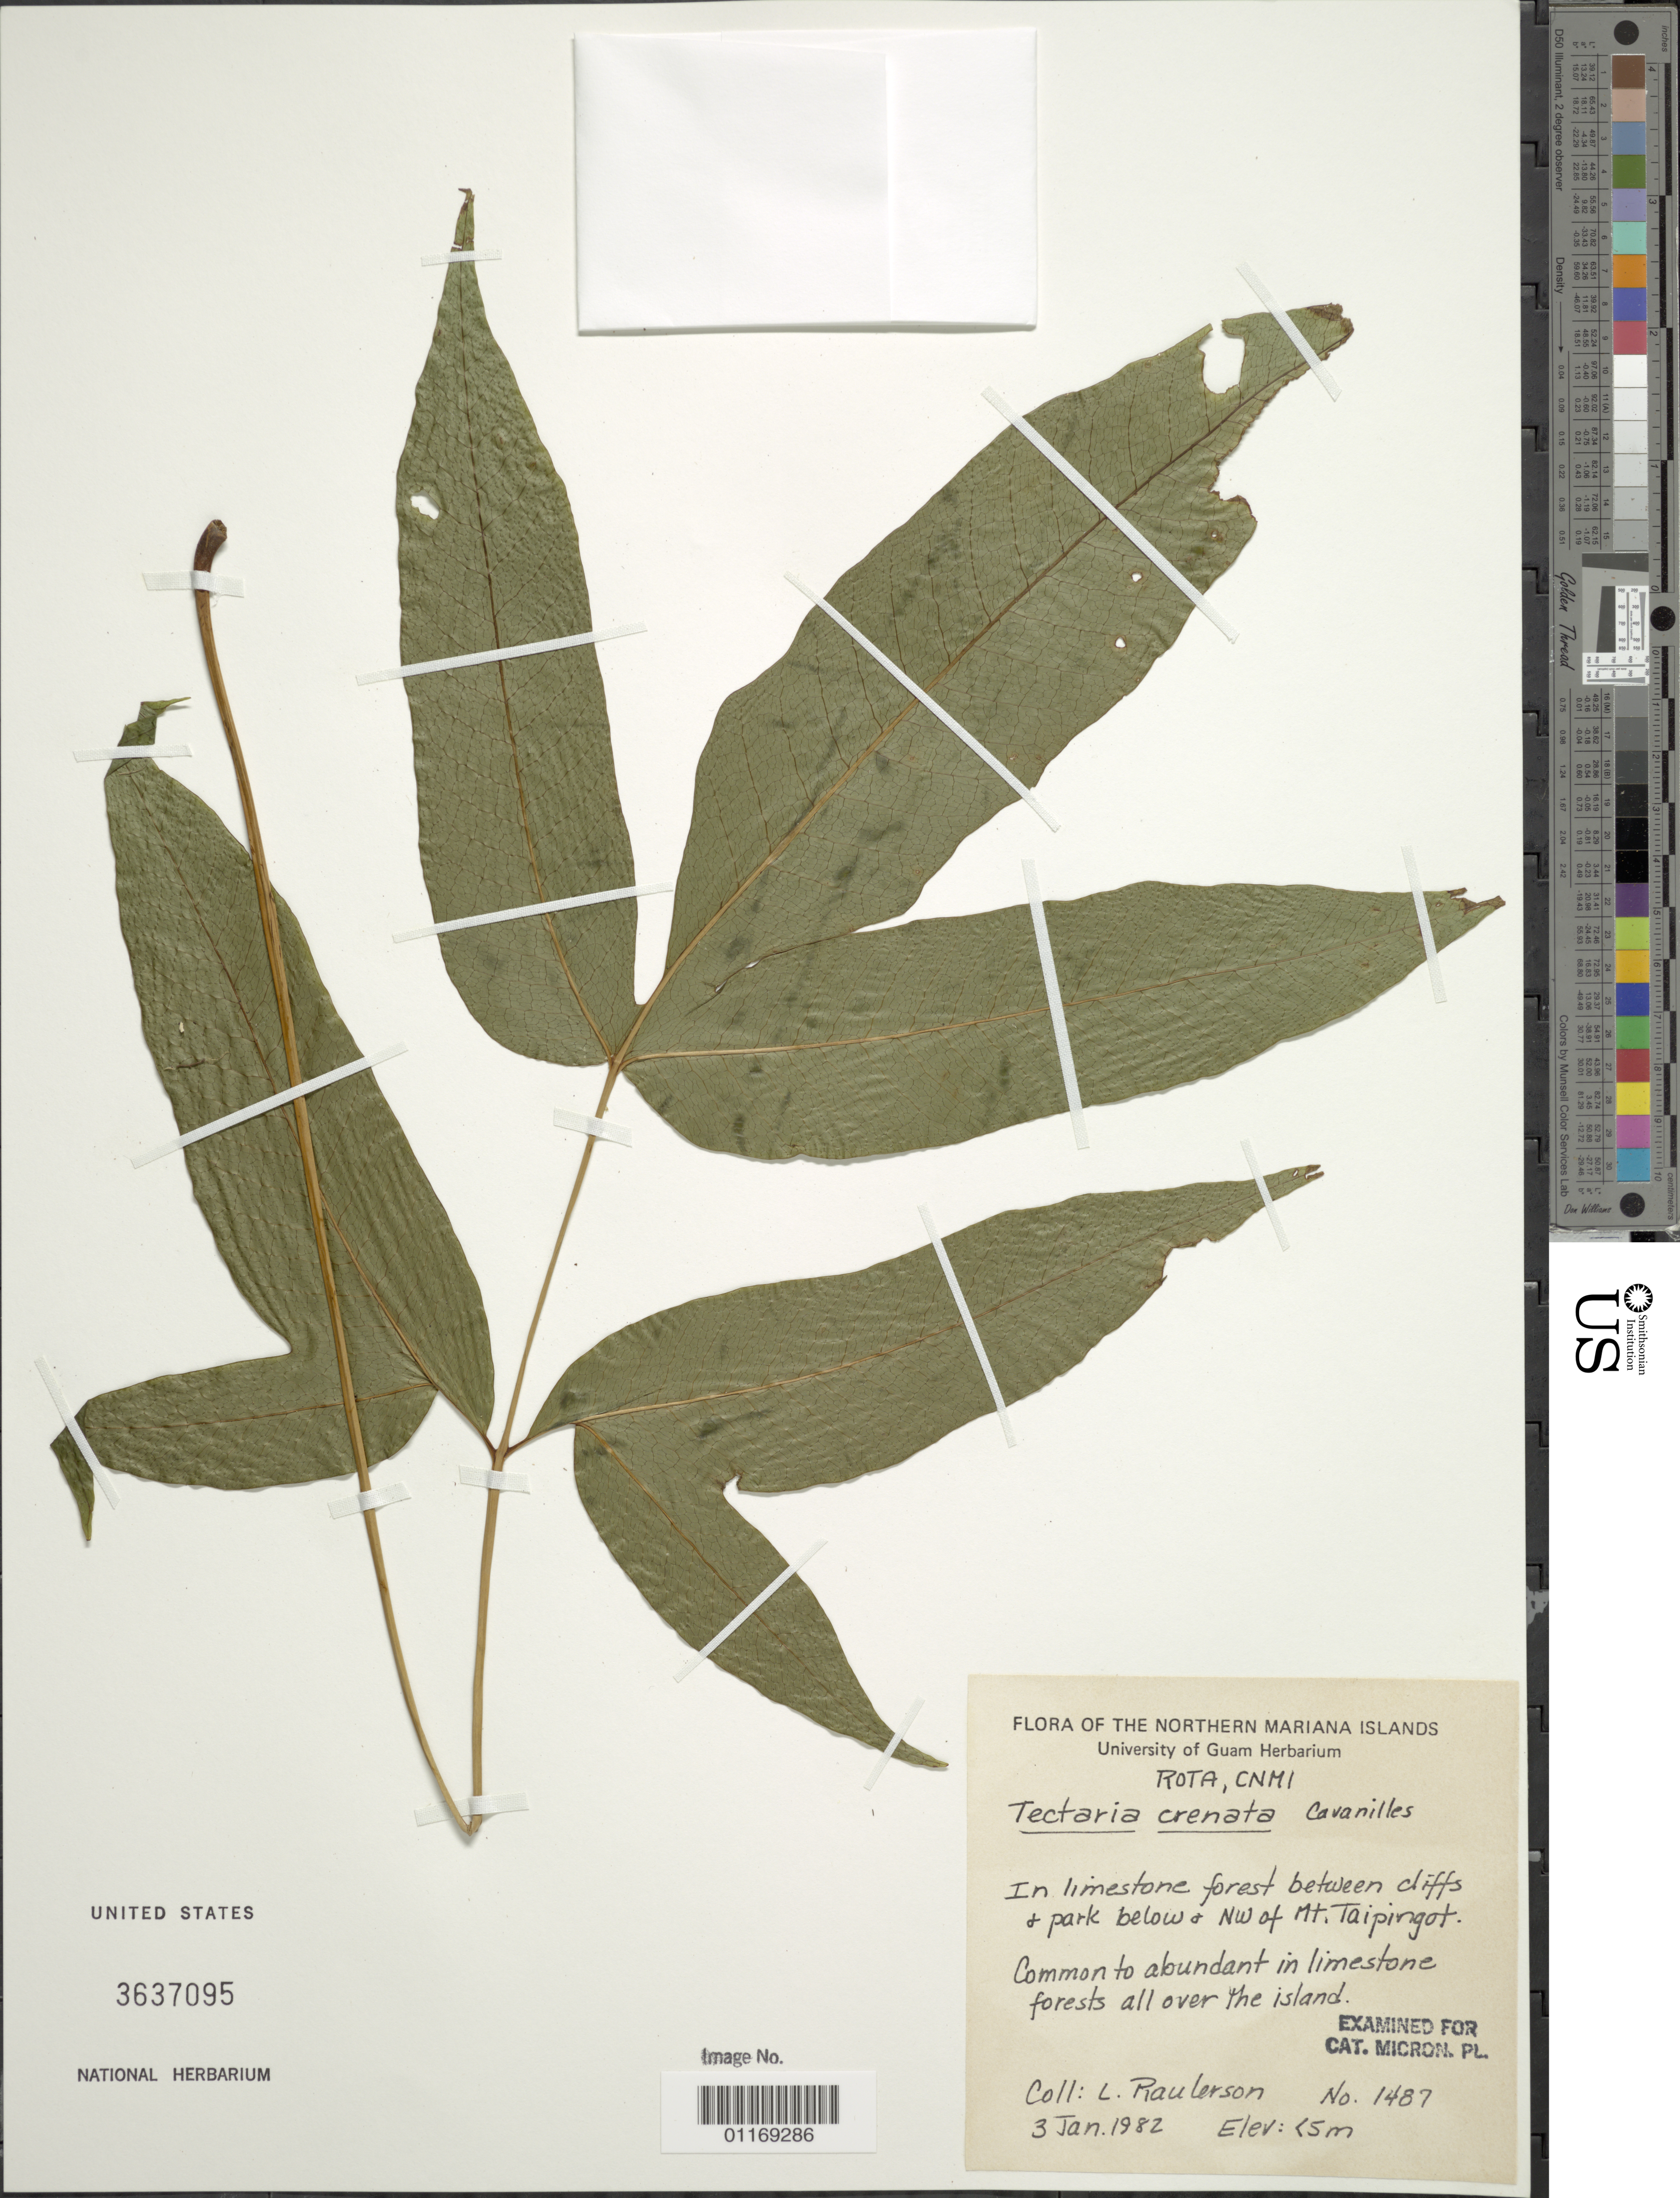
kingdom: Plantae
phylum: Tracheophyta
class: Polypodiopsida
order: Polypodiales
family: Tectariaceae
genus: Tectaria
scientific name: Tectaria crenata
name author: Cav.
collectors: L. Raulerson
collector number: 1487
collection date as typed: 03 Jan 1982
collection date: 1982-01-03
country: Northern Mariana Islands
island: Rota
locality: NW cliffs of Mt. Taipingot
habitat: In limestone forestbetween cliffs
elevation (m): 5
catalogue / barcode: US 3637095